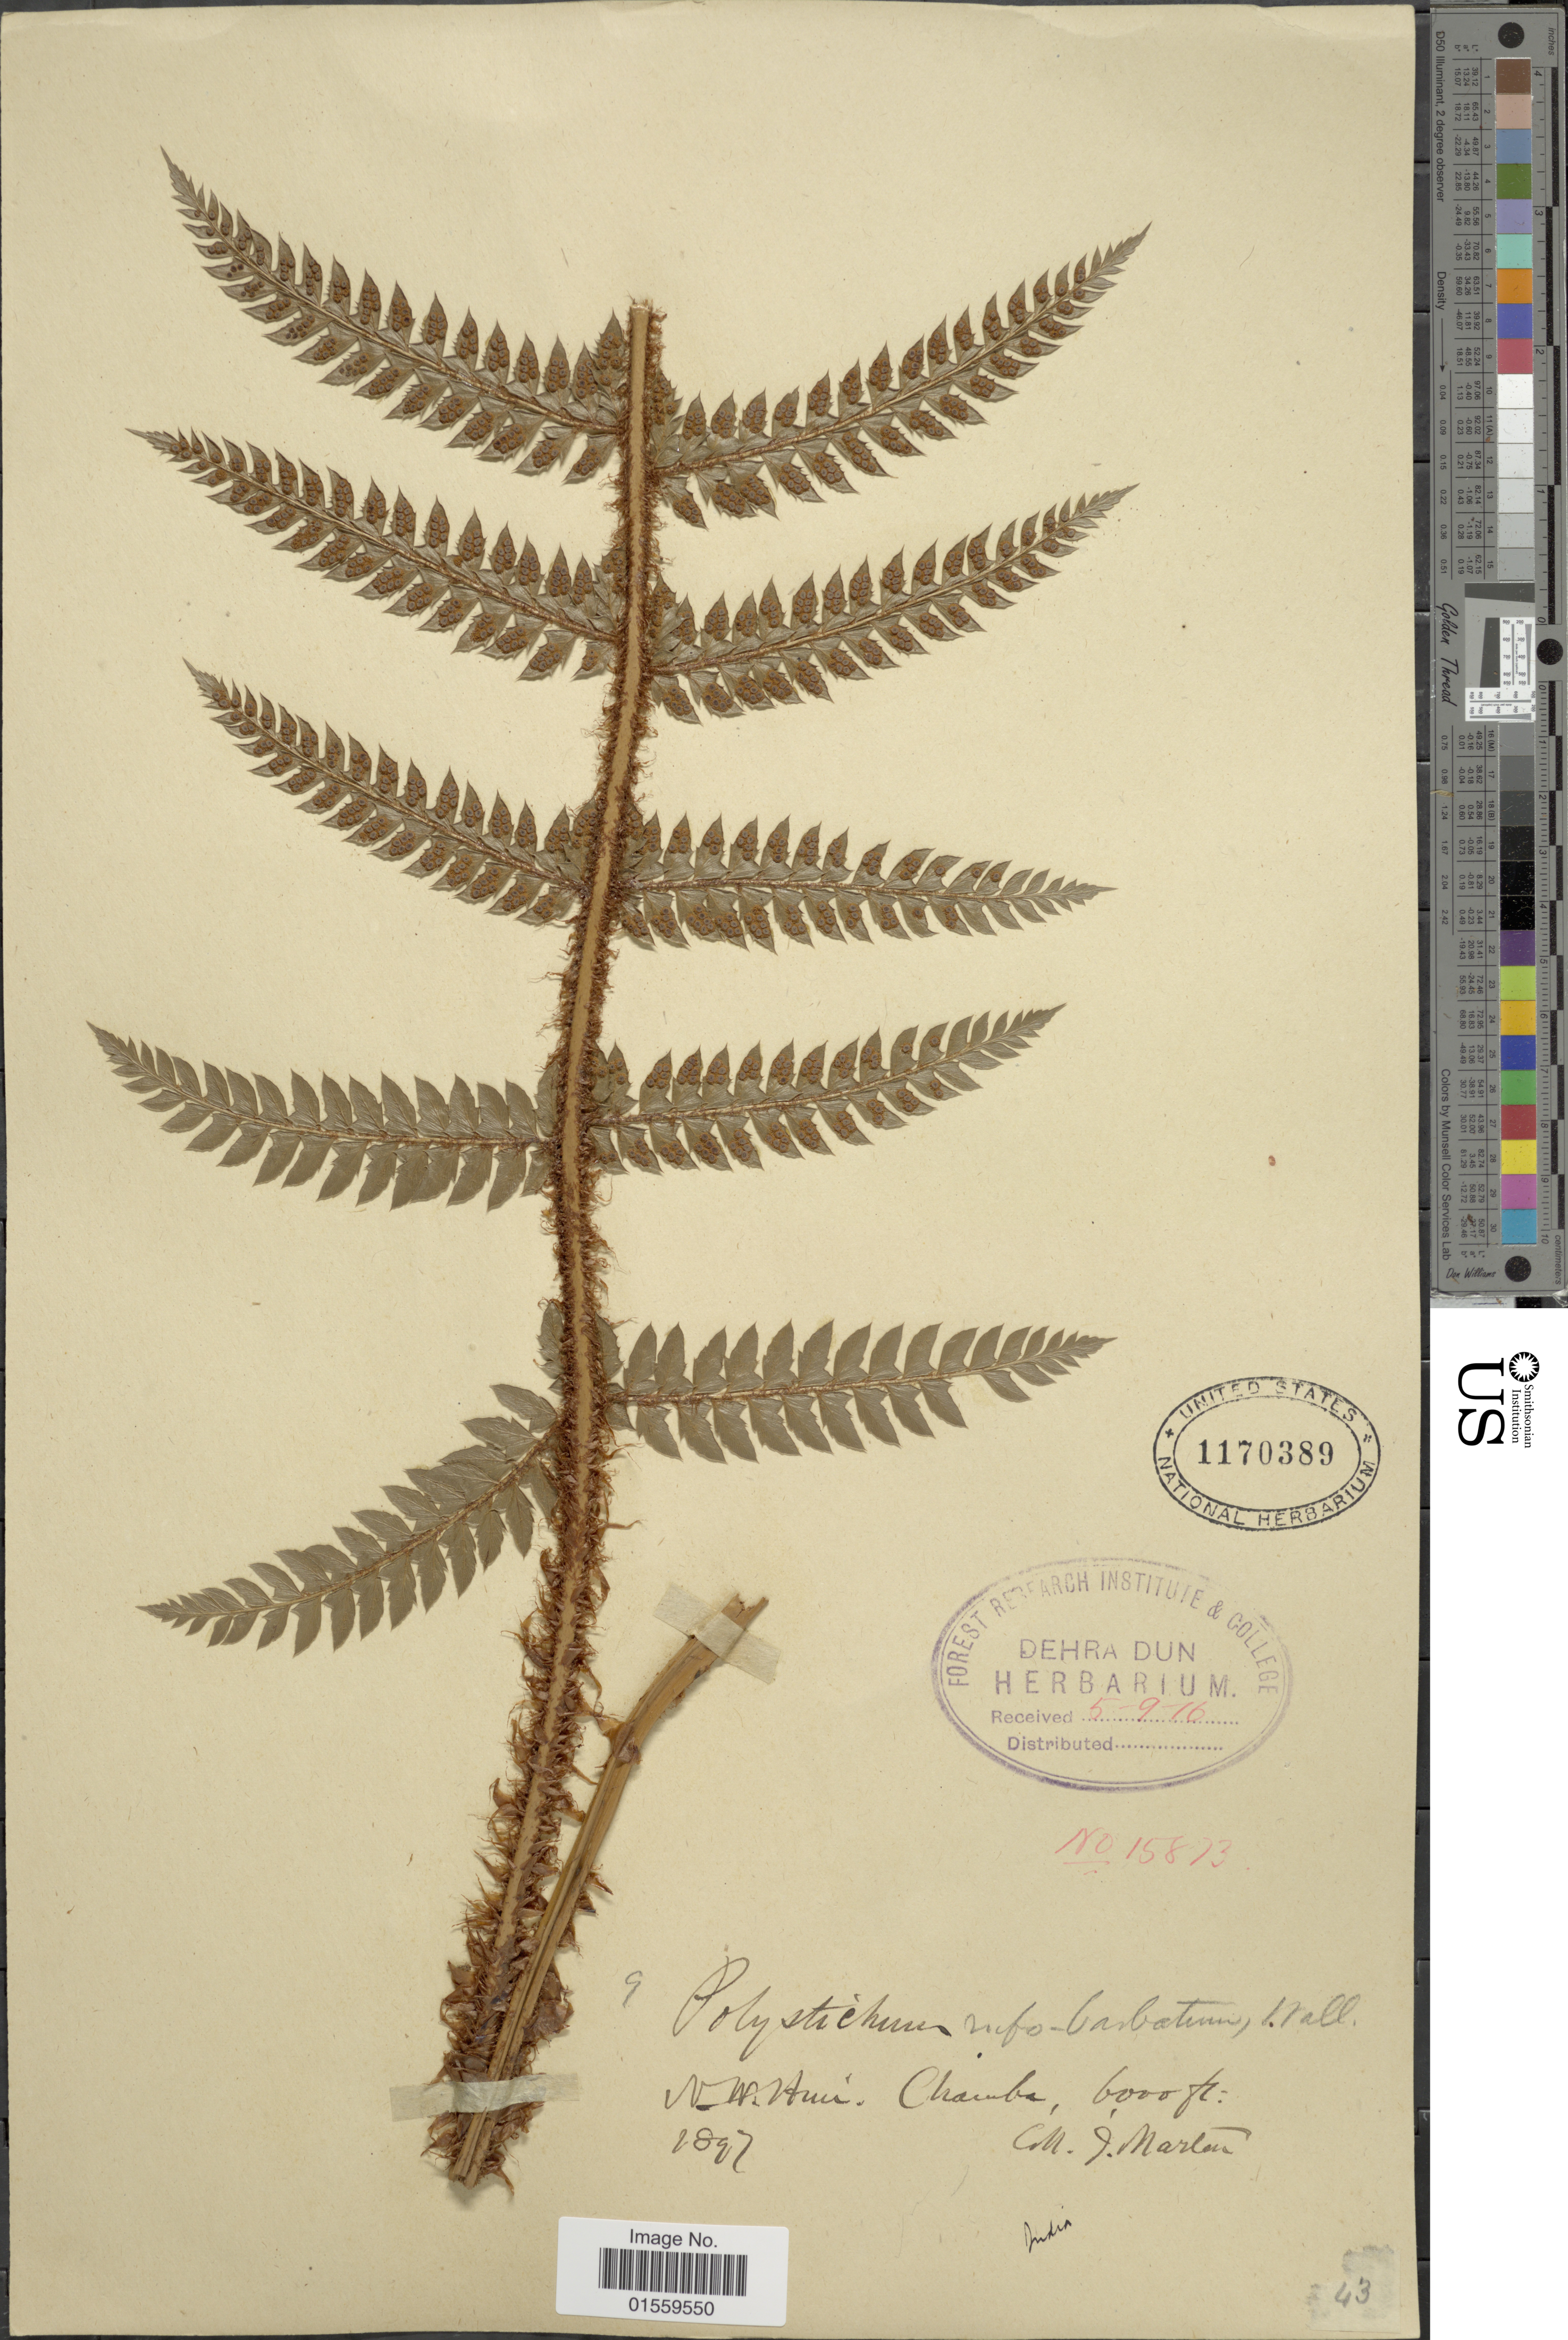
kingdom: Plantae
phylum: Tracheophyta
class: Polypodiopsida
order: Polypodiales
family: Dryopteridaceae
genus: Polystichum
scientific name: Polystichum setiferum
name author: (Forssk.) Moore ex Woynar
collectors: J. Marten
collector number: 15873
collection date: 1897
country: India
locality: N. M. Hui, Chamba.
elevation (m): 1829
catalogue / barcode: US 1170389